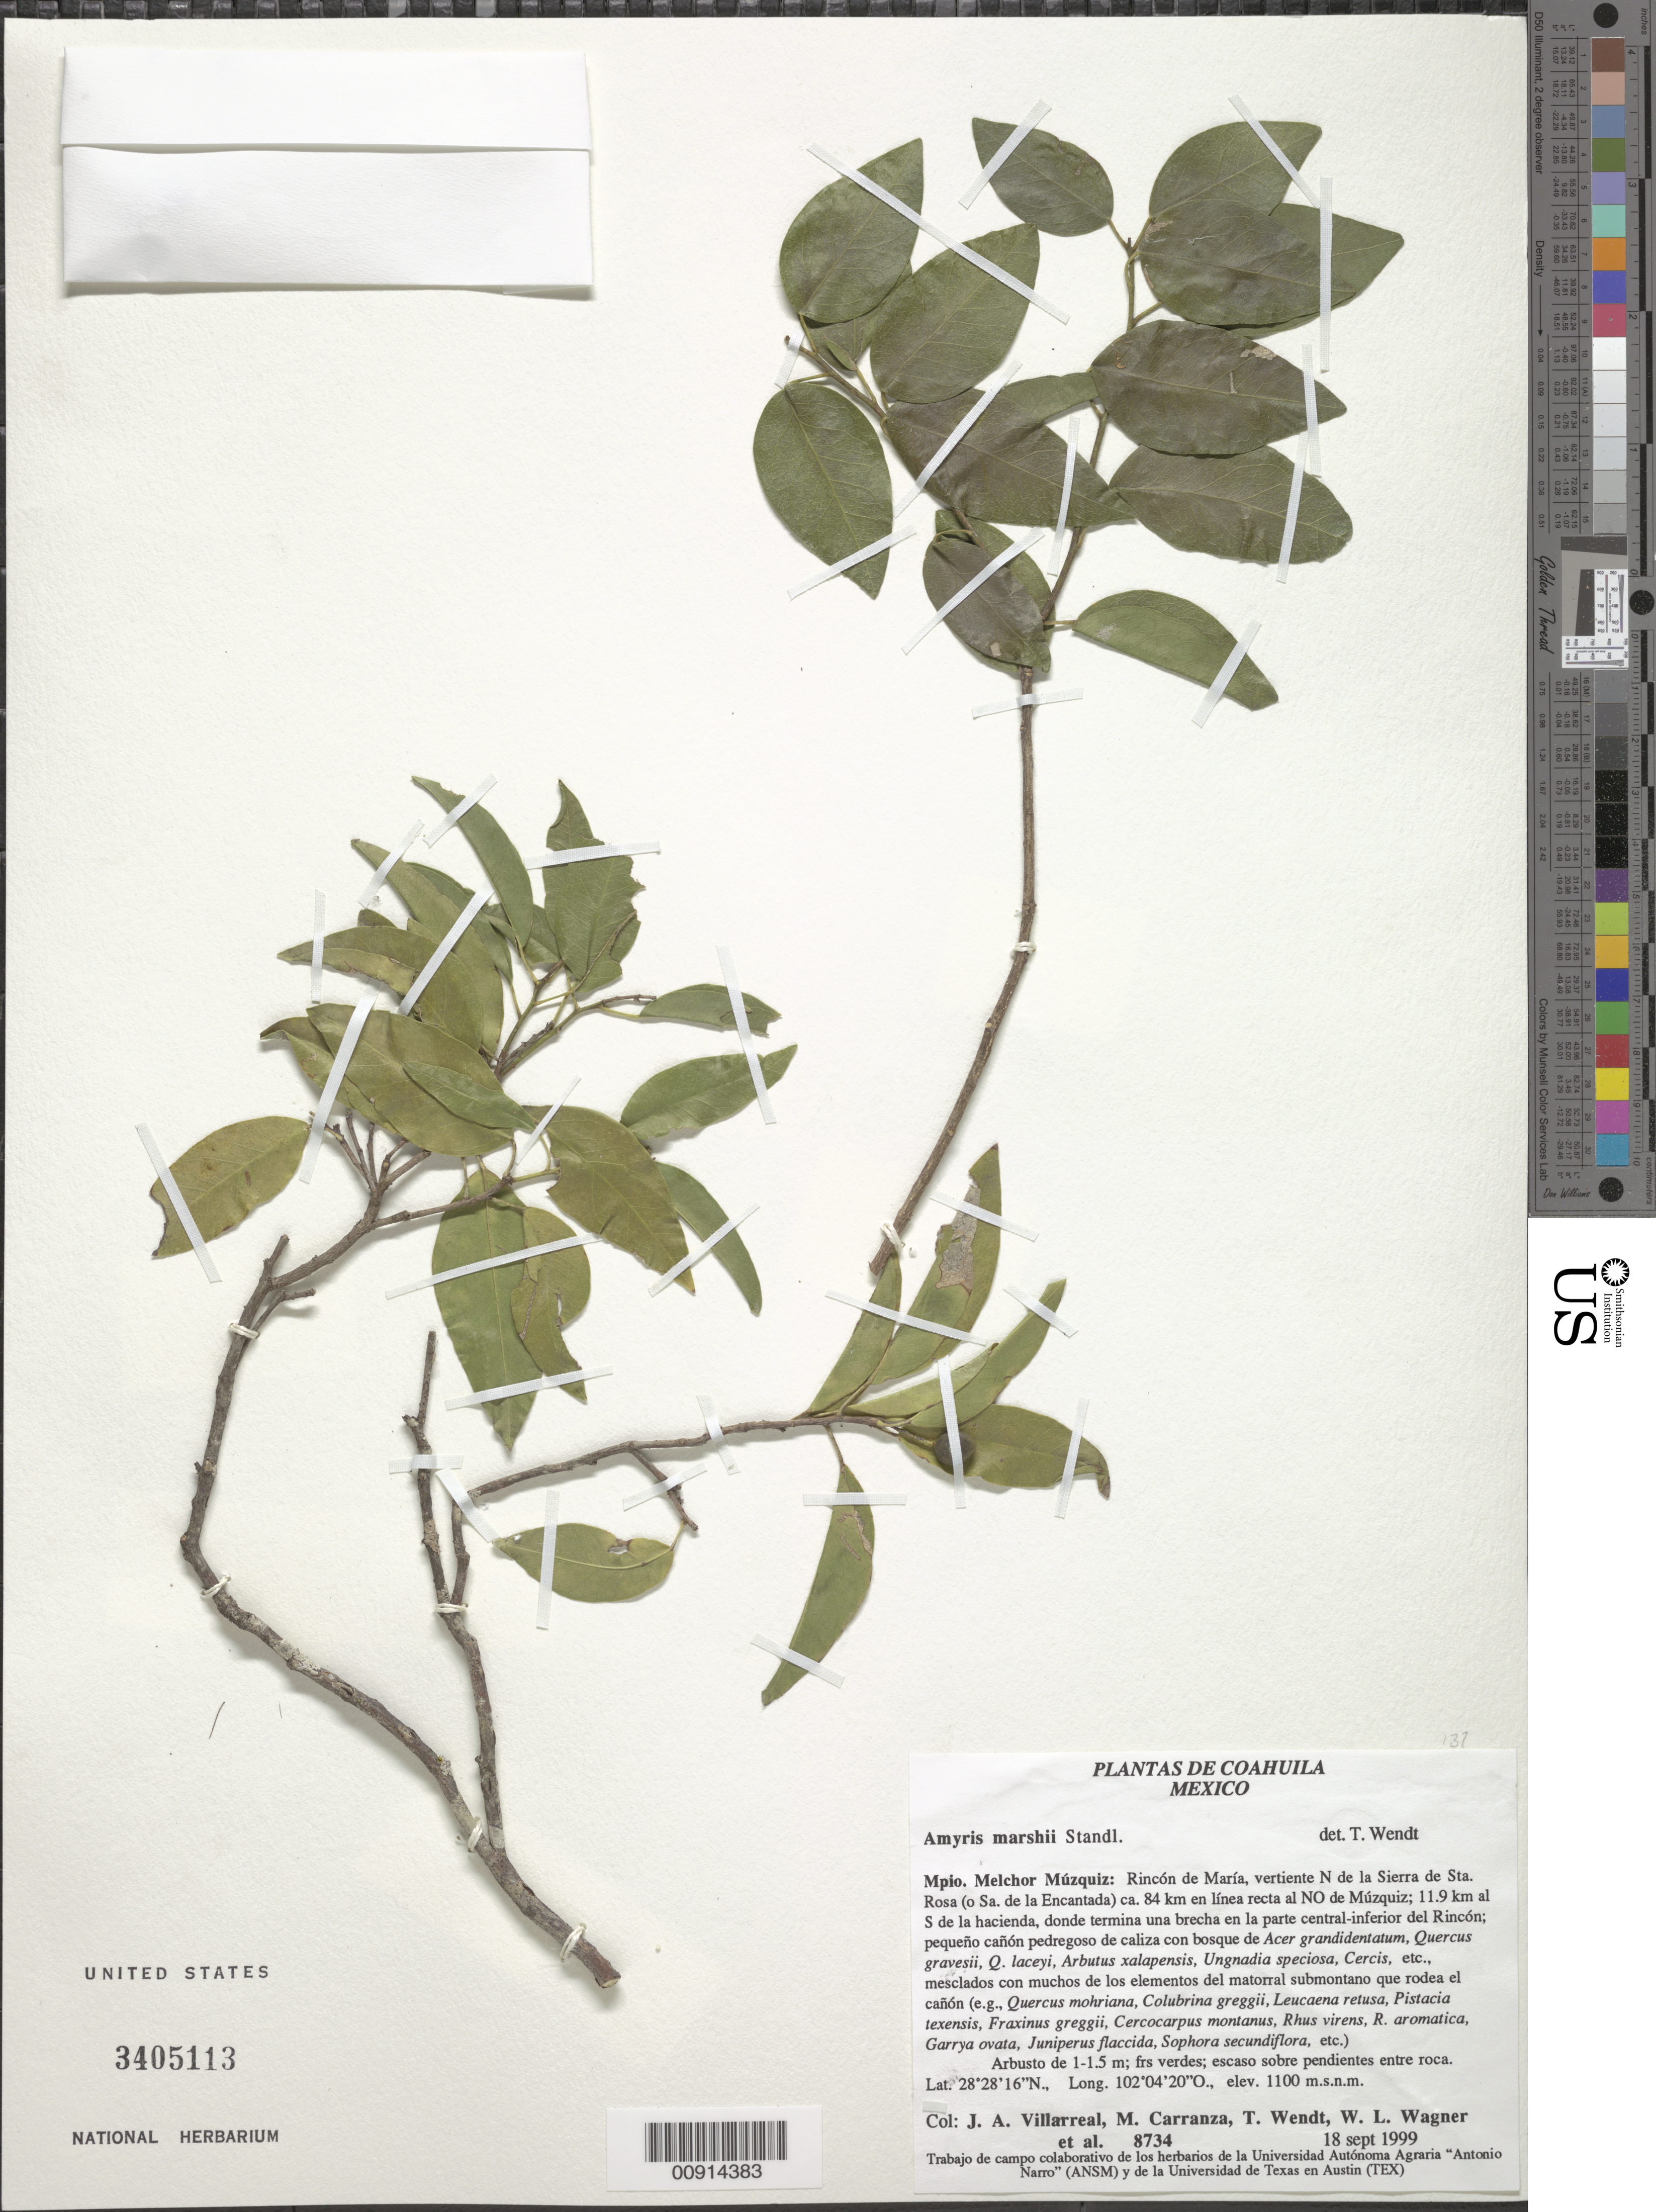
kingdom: Plantae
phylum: Tracheophyta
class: Magnoliopsida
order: Sapindales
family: Rutaceae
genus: Amyris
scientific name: Amyris marshii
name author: Standl.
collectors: J. Villarreal, M. Carranza, T. L. Wendt, W. L. Wagner & et al.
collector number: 8734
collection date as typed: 18 Sep 1999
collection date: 1999-09-18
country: Mexico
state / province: Coahuila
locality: Coahuila: Mpio. Melchor Múzquiz: Rincón de María, vertiente N de la Sierra de Sta. Rosa (o Sa. de la Encantada) ca. 84 km. en línea recta al NO de Múzquiz; 11.9 km al S de la hacienda, donde termina la brecha..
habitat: Pequeño cañon pedregoso de caliza con bosque de Acer grandidentatum, Quercus gravesii, Q. laceyi, Arbutus zalapensis, ..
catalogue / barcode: US 3405113